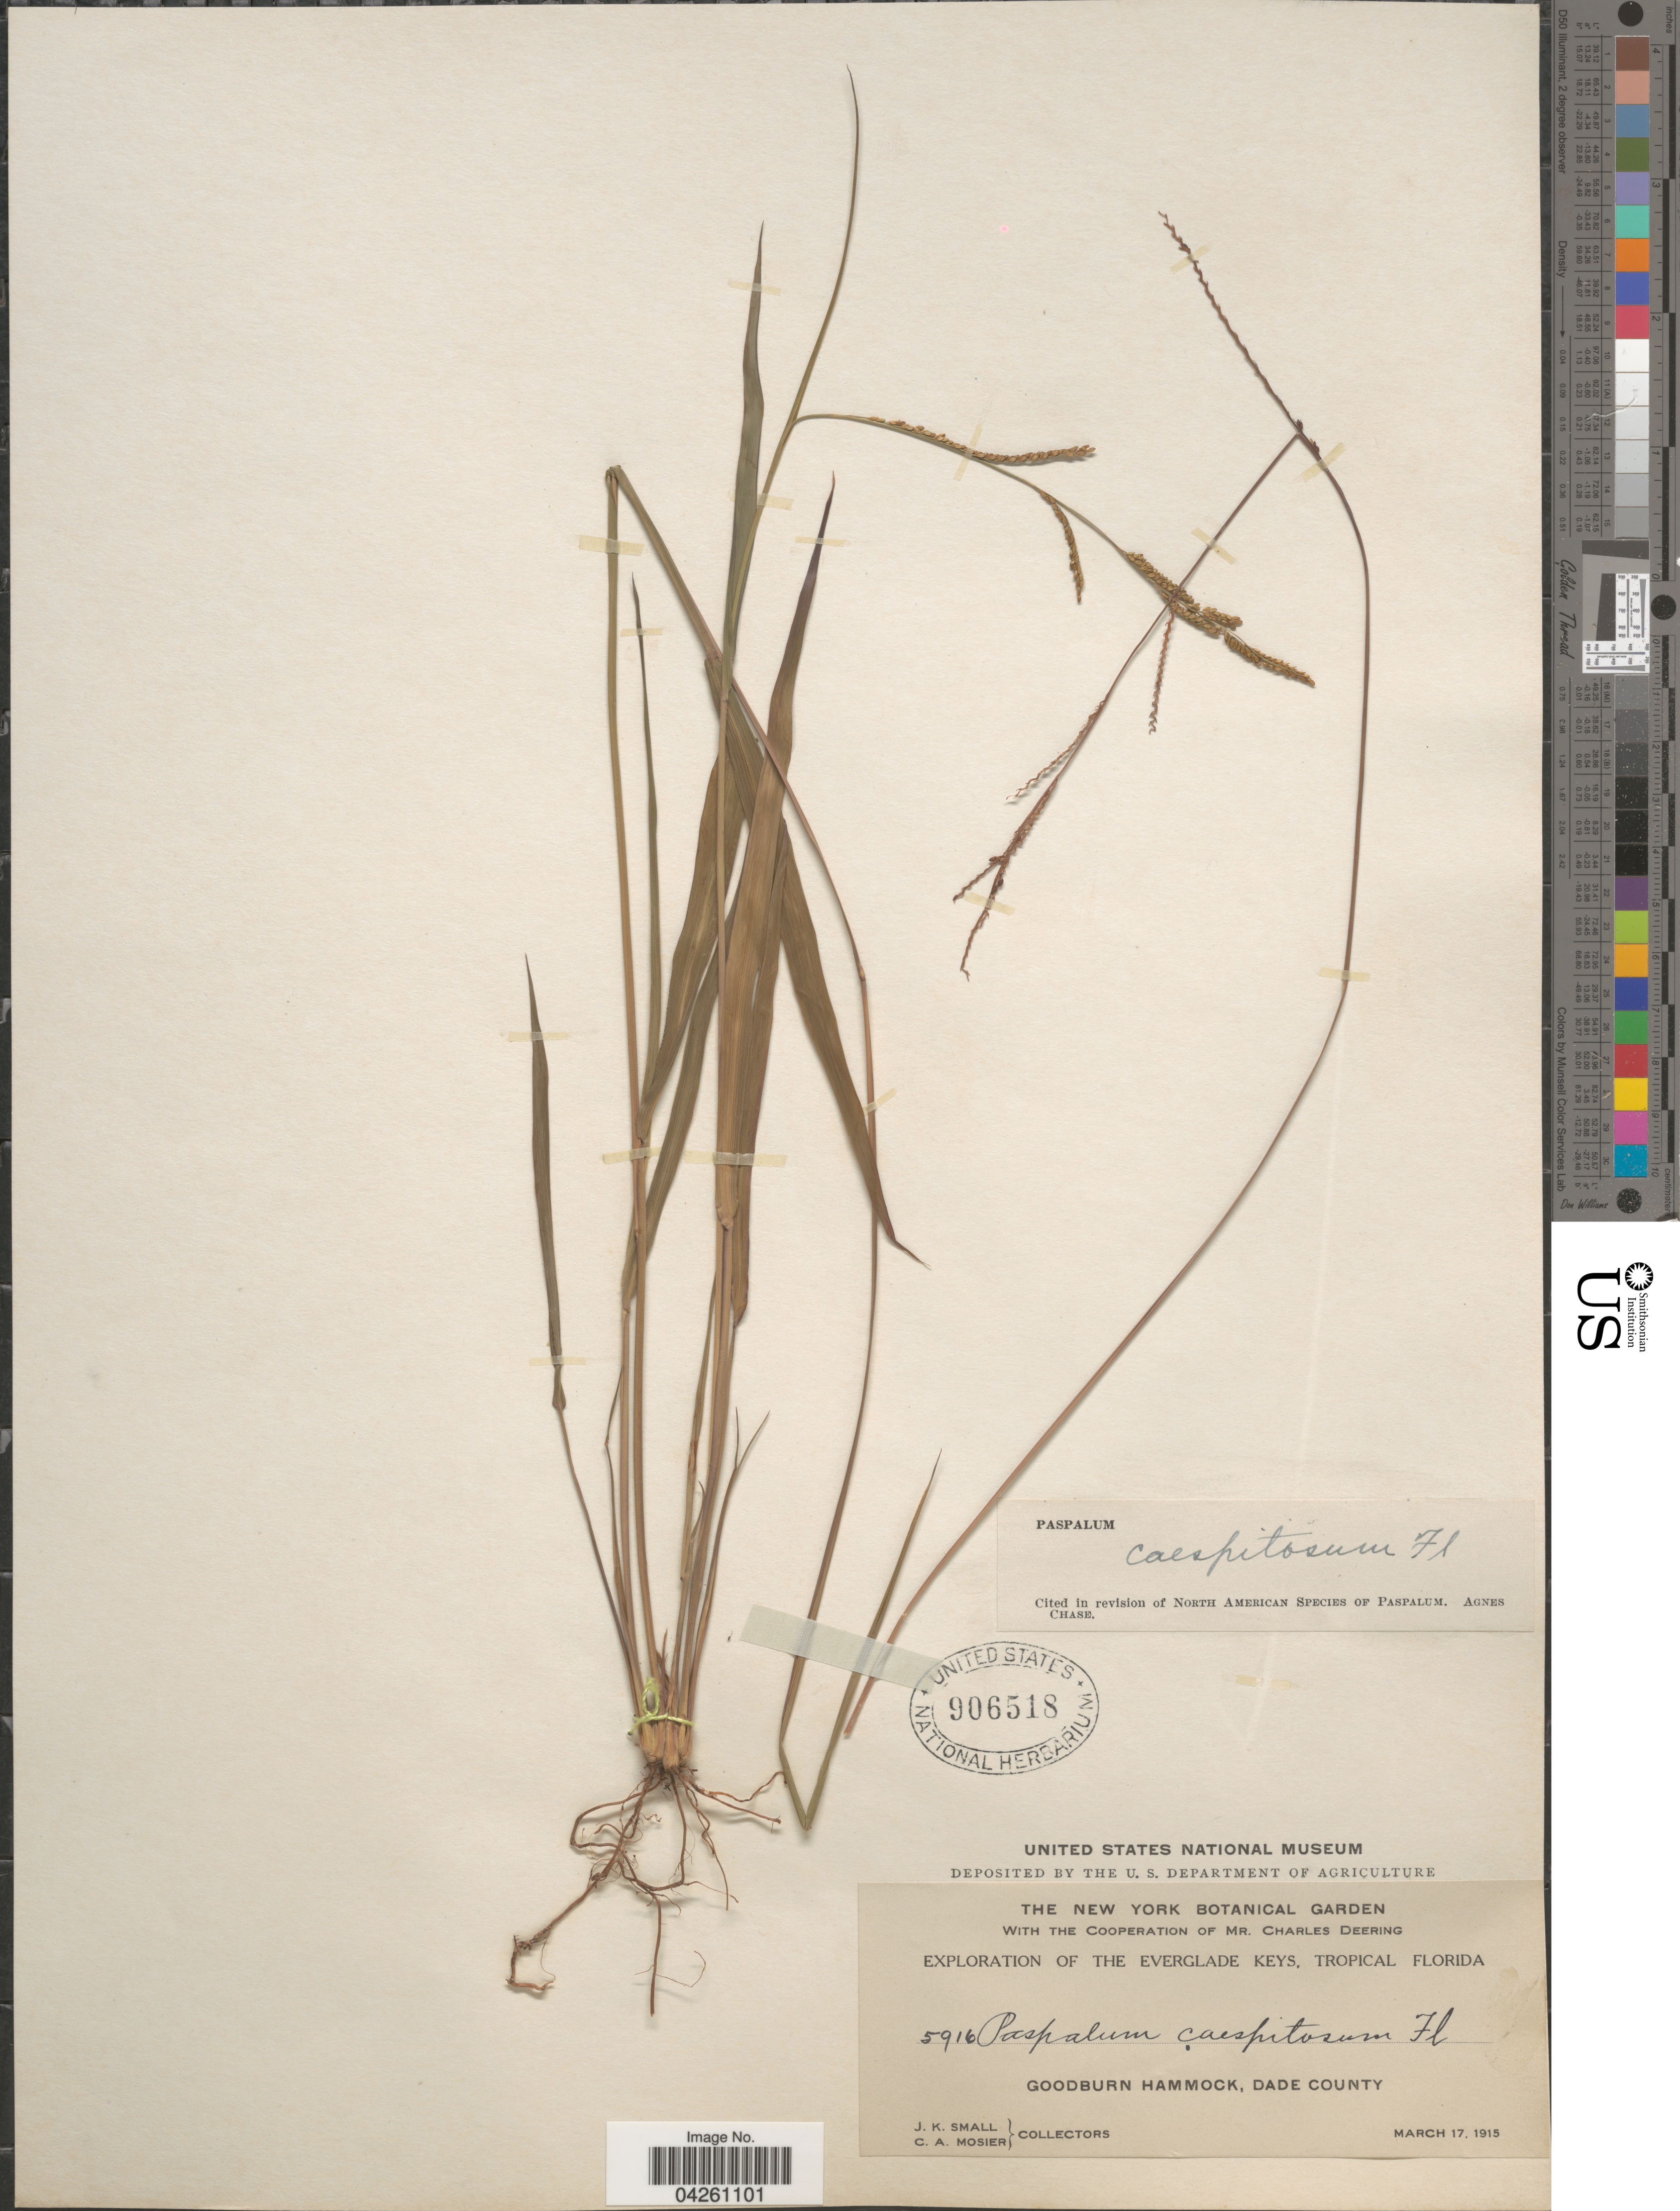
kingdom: Plantae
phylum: Tracheophyta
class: Liliopsida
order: Poales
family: Poaceae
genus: Paspalum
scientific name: Paspalum caespitosum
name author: Flüggé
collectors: J. K. Small & C. A. Mosier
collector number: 5916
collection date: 1915-03-17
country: United States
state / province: Florida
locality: Exploration of the Everglade Keys, Tropical Florida. Goodburn Hammock, Dade County.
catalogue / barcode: US 906518